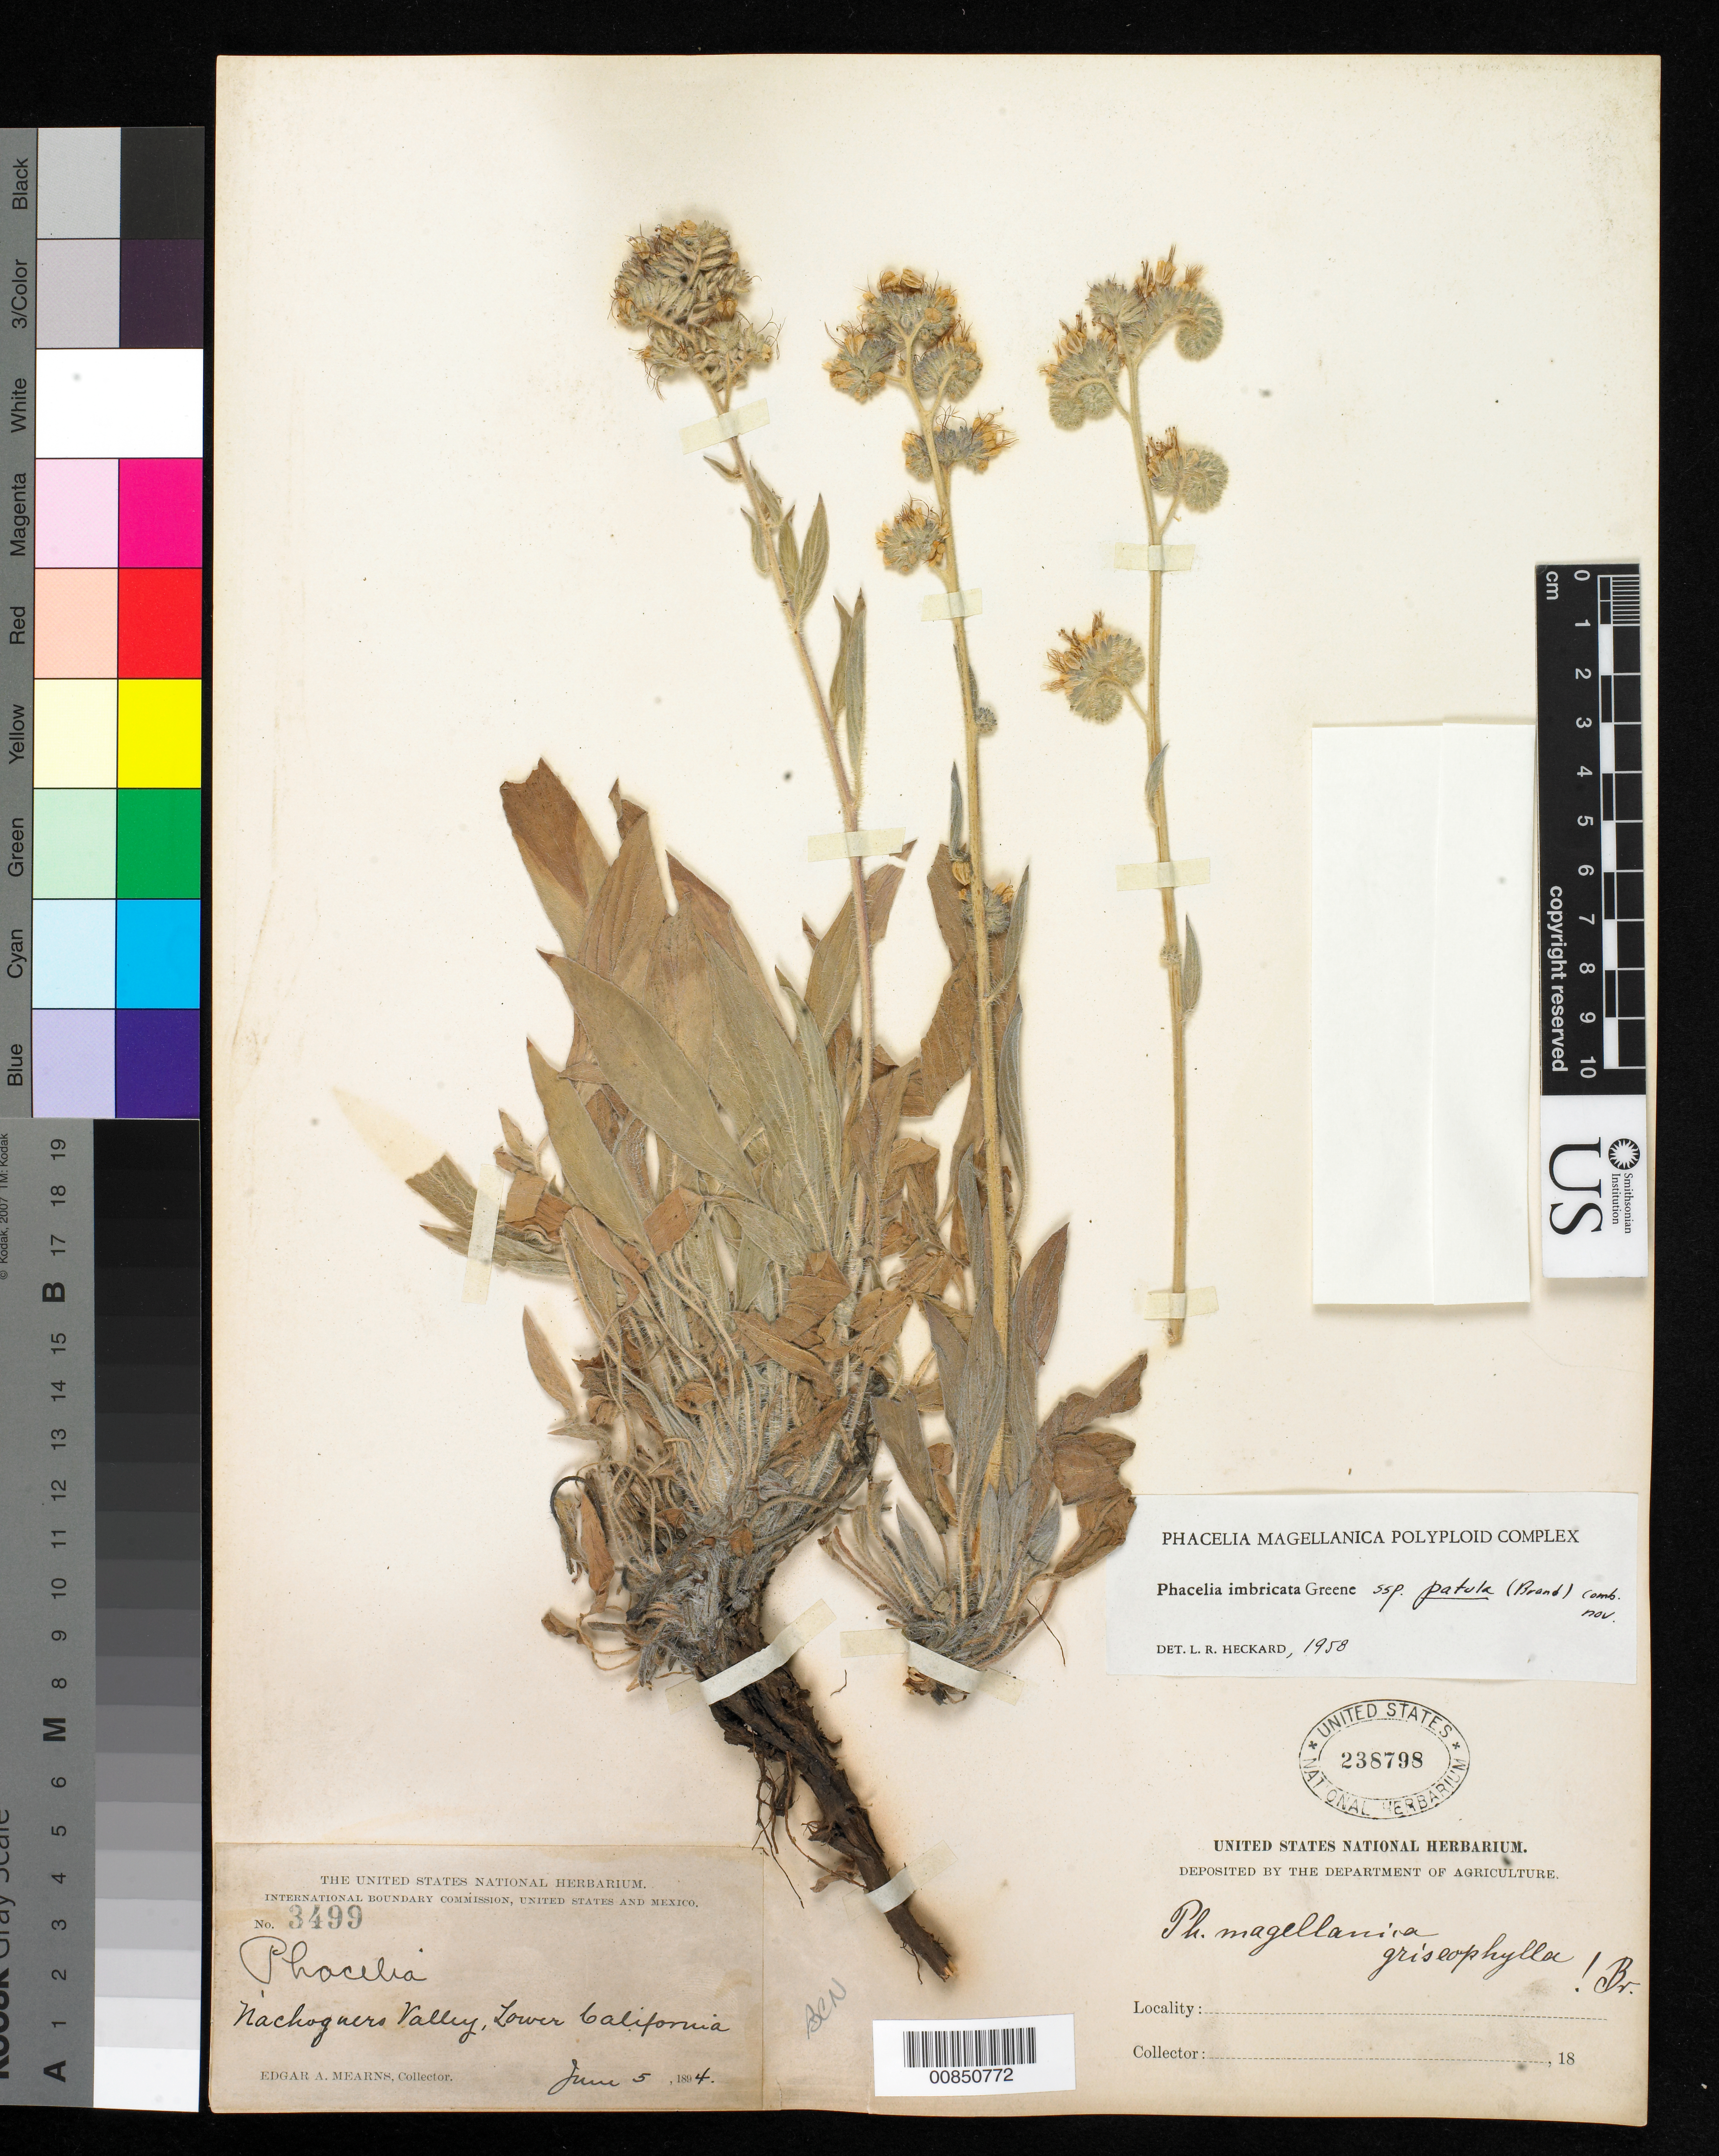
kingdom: Plantae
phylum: Tracheophyta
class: Magnoliopsida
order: Boraginales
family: Hydrophyllaceae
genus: Phacelia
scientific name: Phacelia imbricata subsp. patula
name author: (Brand) Heckard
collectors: E. A. Mearns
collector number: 3499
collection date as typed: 05 Jun 1894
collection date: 1894-06-05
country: Mexico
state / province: Baja California Norte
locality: Nachoguero Valley, Baja California.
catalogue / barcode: US 238798